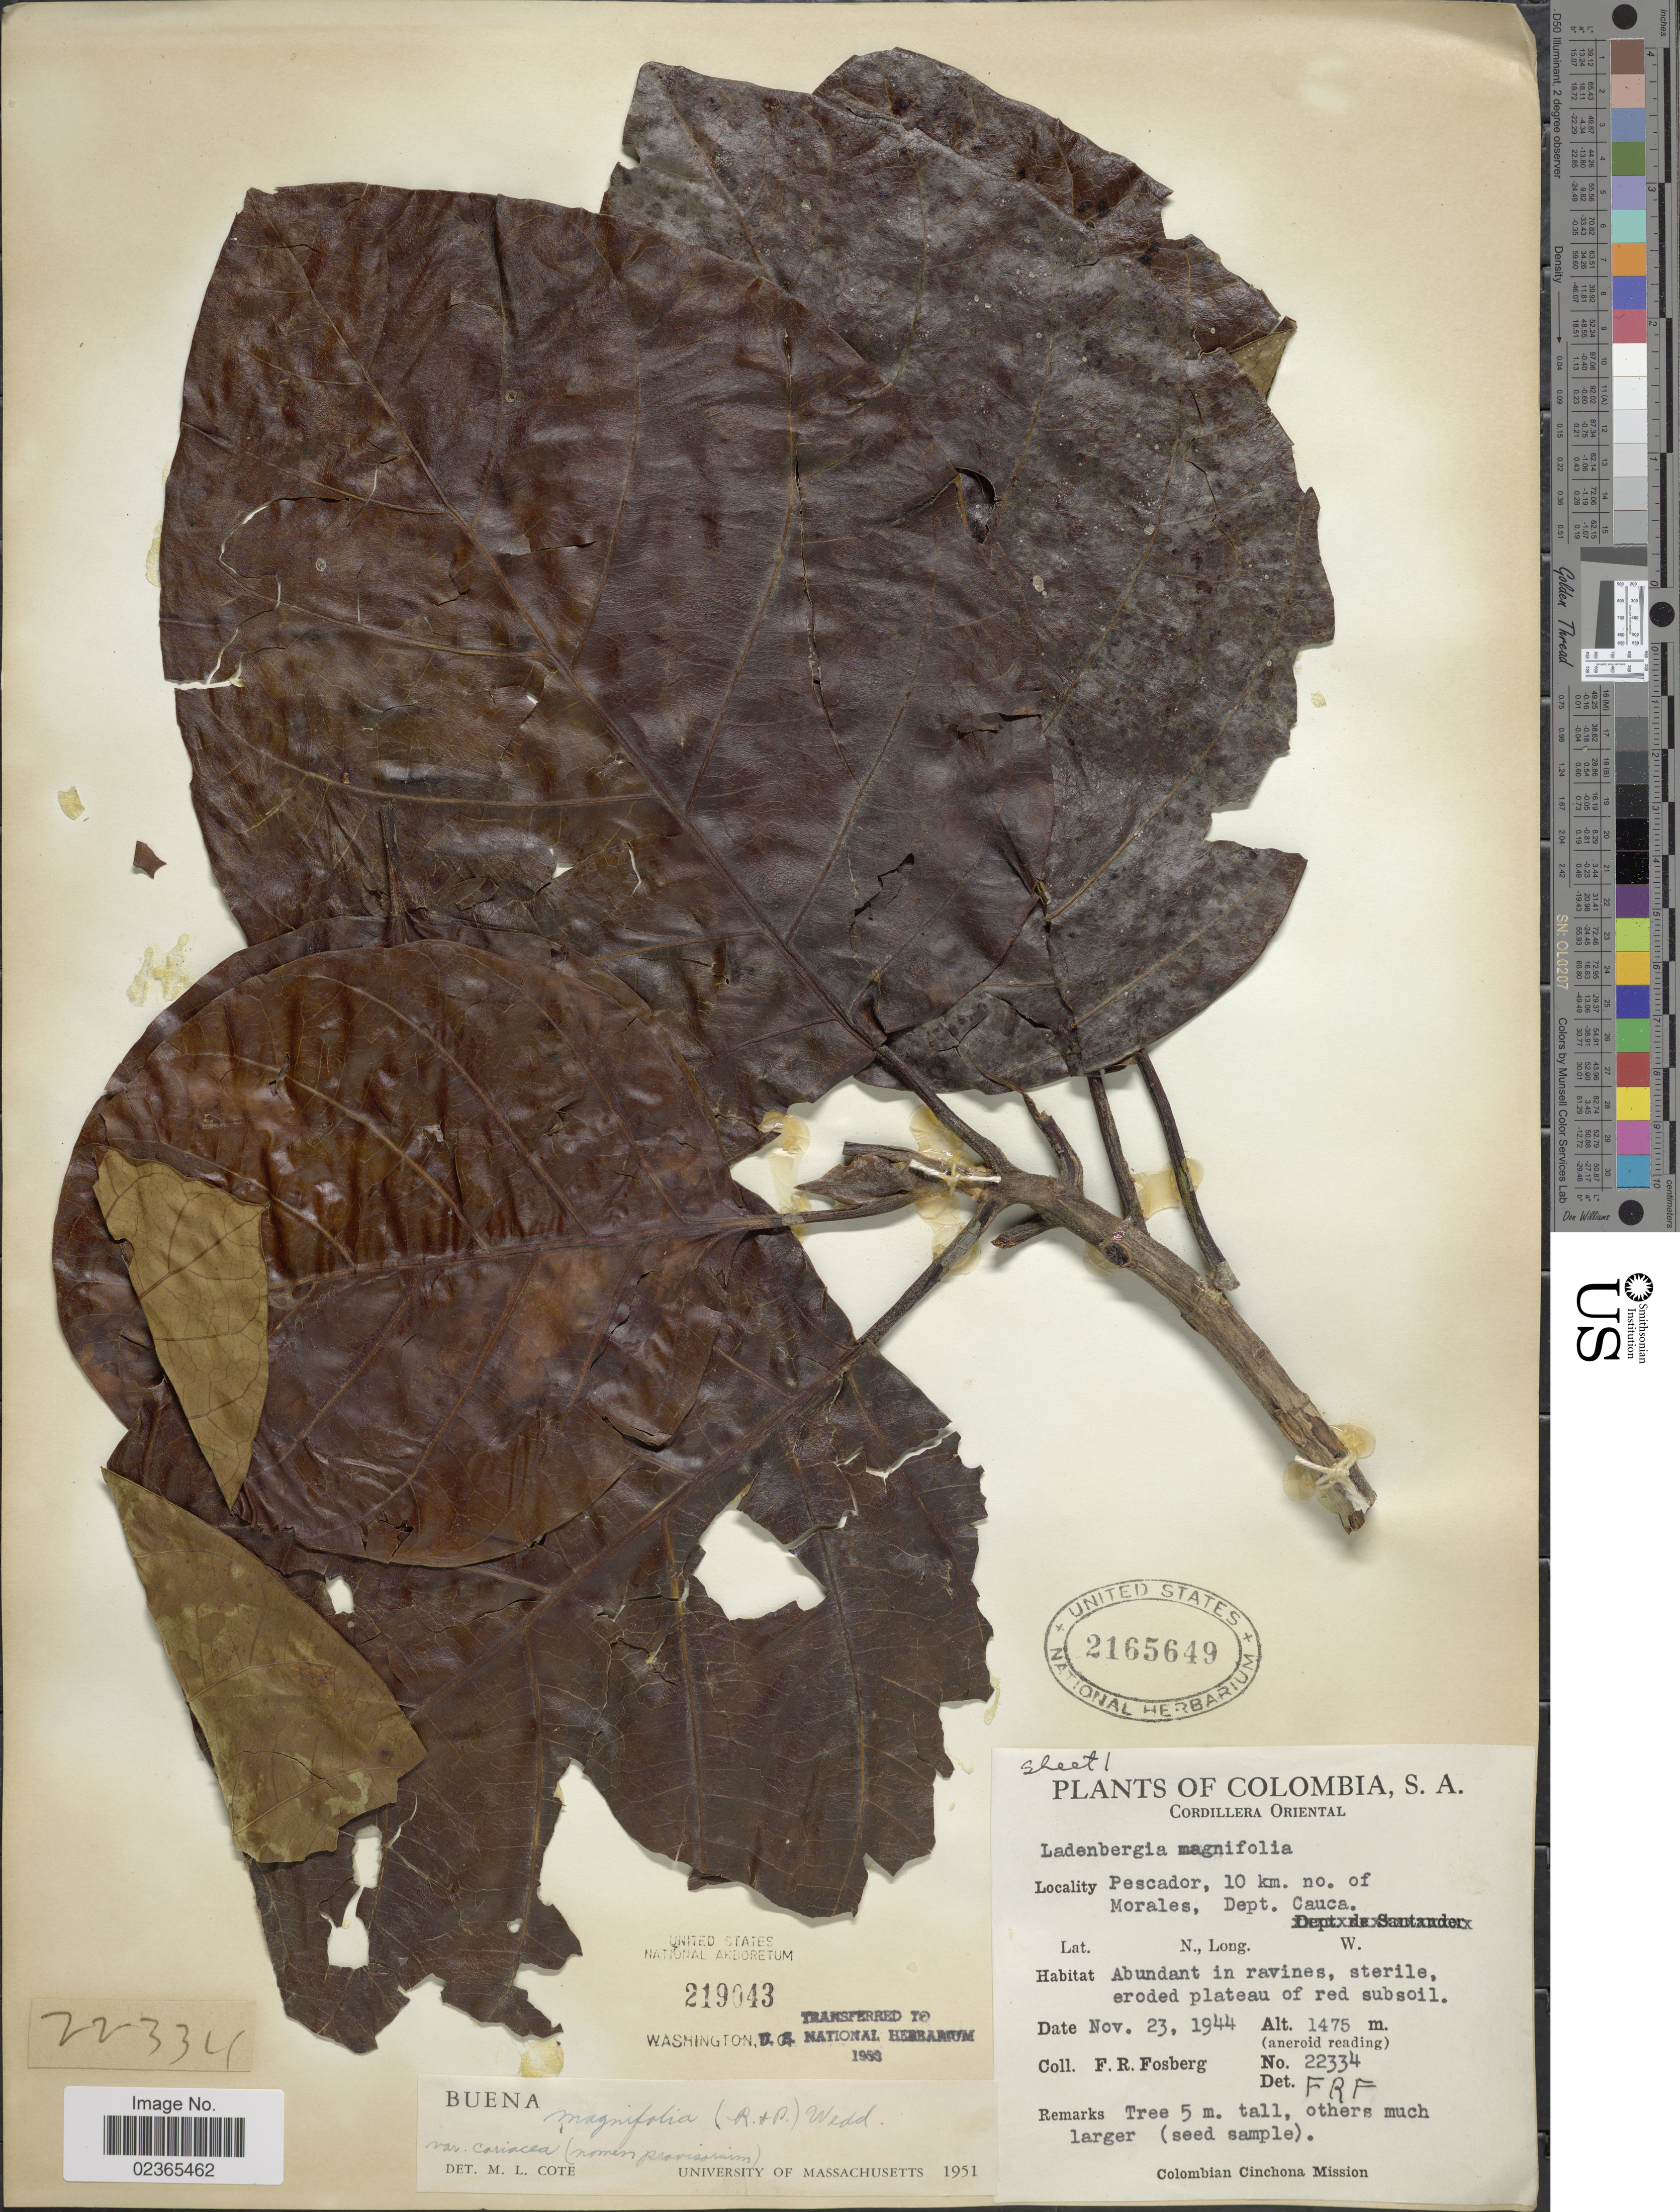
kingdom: Plantae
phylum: Tracheophyta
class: Magnoliopsida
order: Gentianales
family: Rubiaceae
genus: Ladenbergia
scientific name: Ladenbergia oblongifolia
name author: (Mutis) L. Andersson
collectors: F. R. Fosberg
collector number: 22334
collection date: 1944-11-23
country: Colombia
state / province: Cauca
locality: Cordillera Oriental, Pescador, 10 km. no. of Morales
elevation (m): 1475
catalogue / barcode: US 2165649